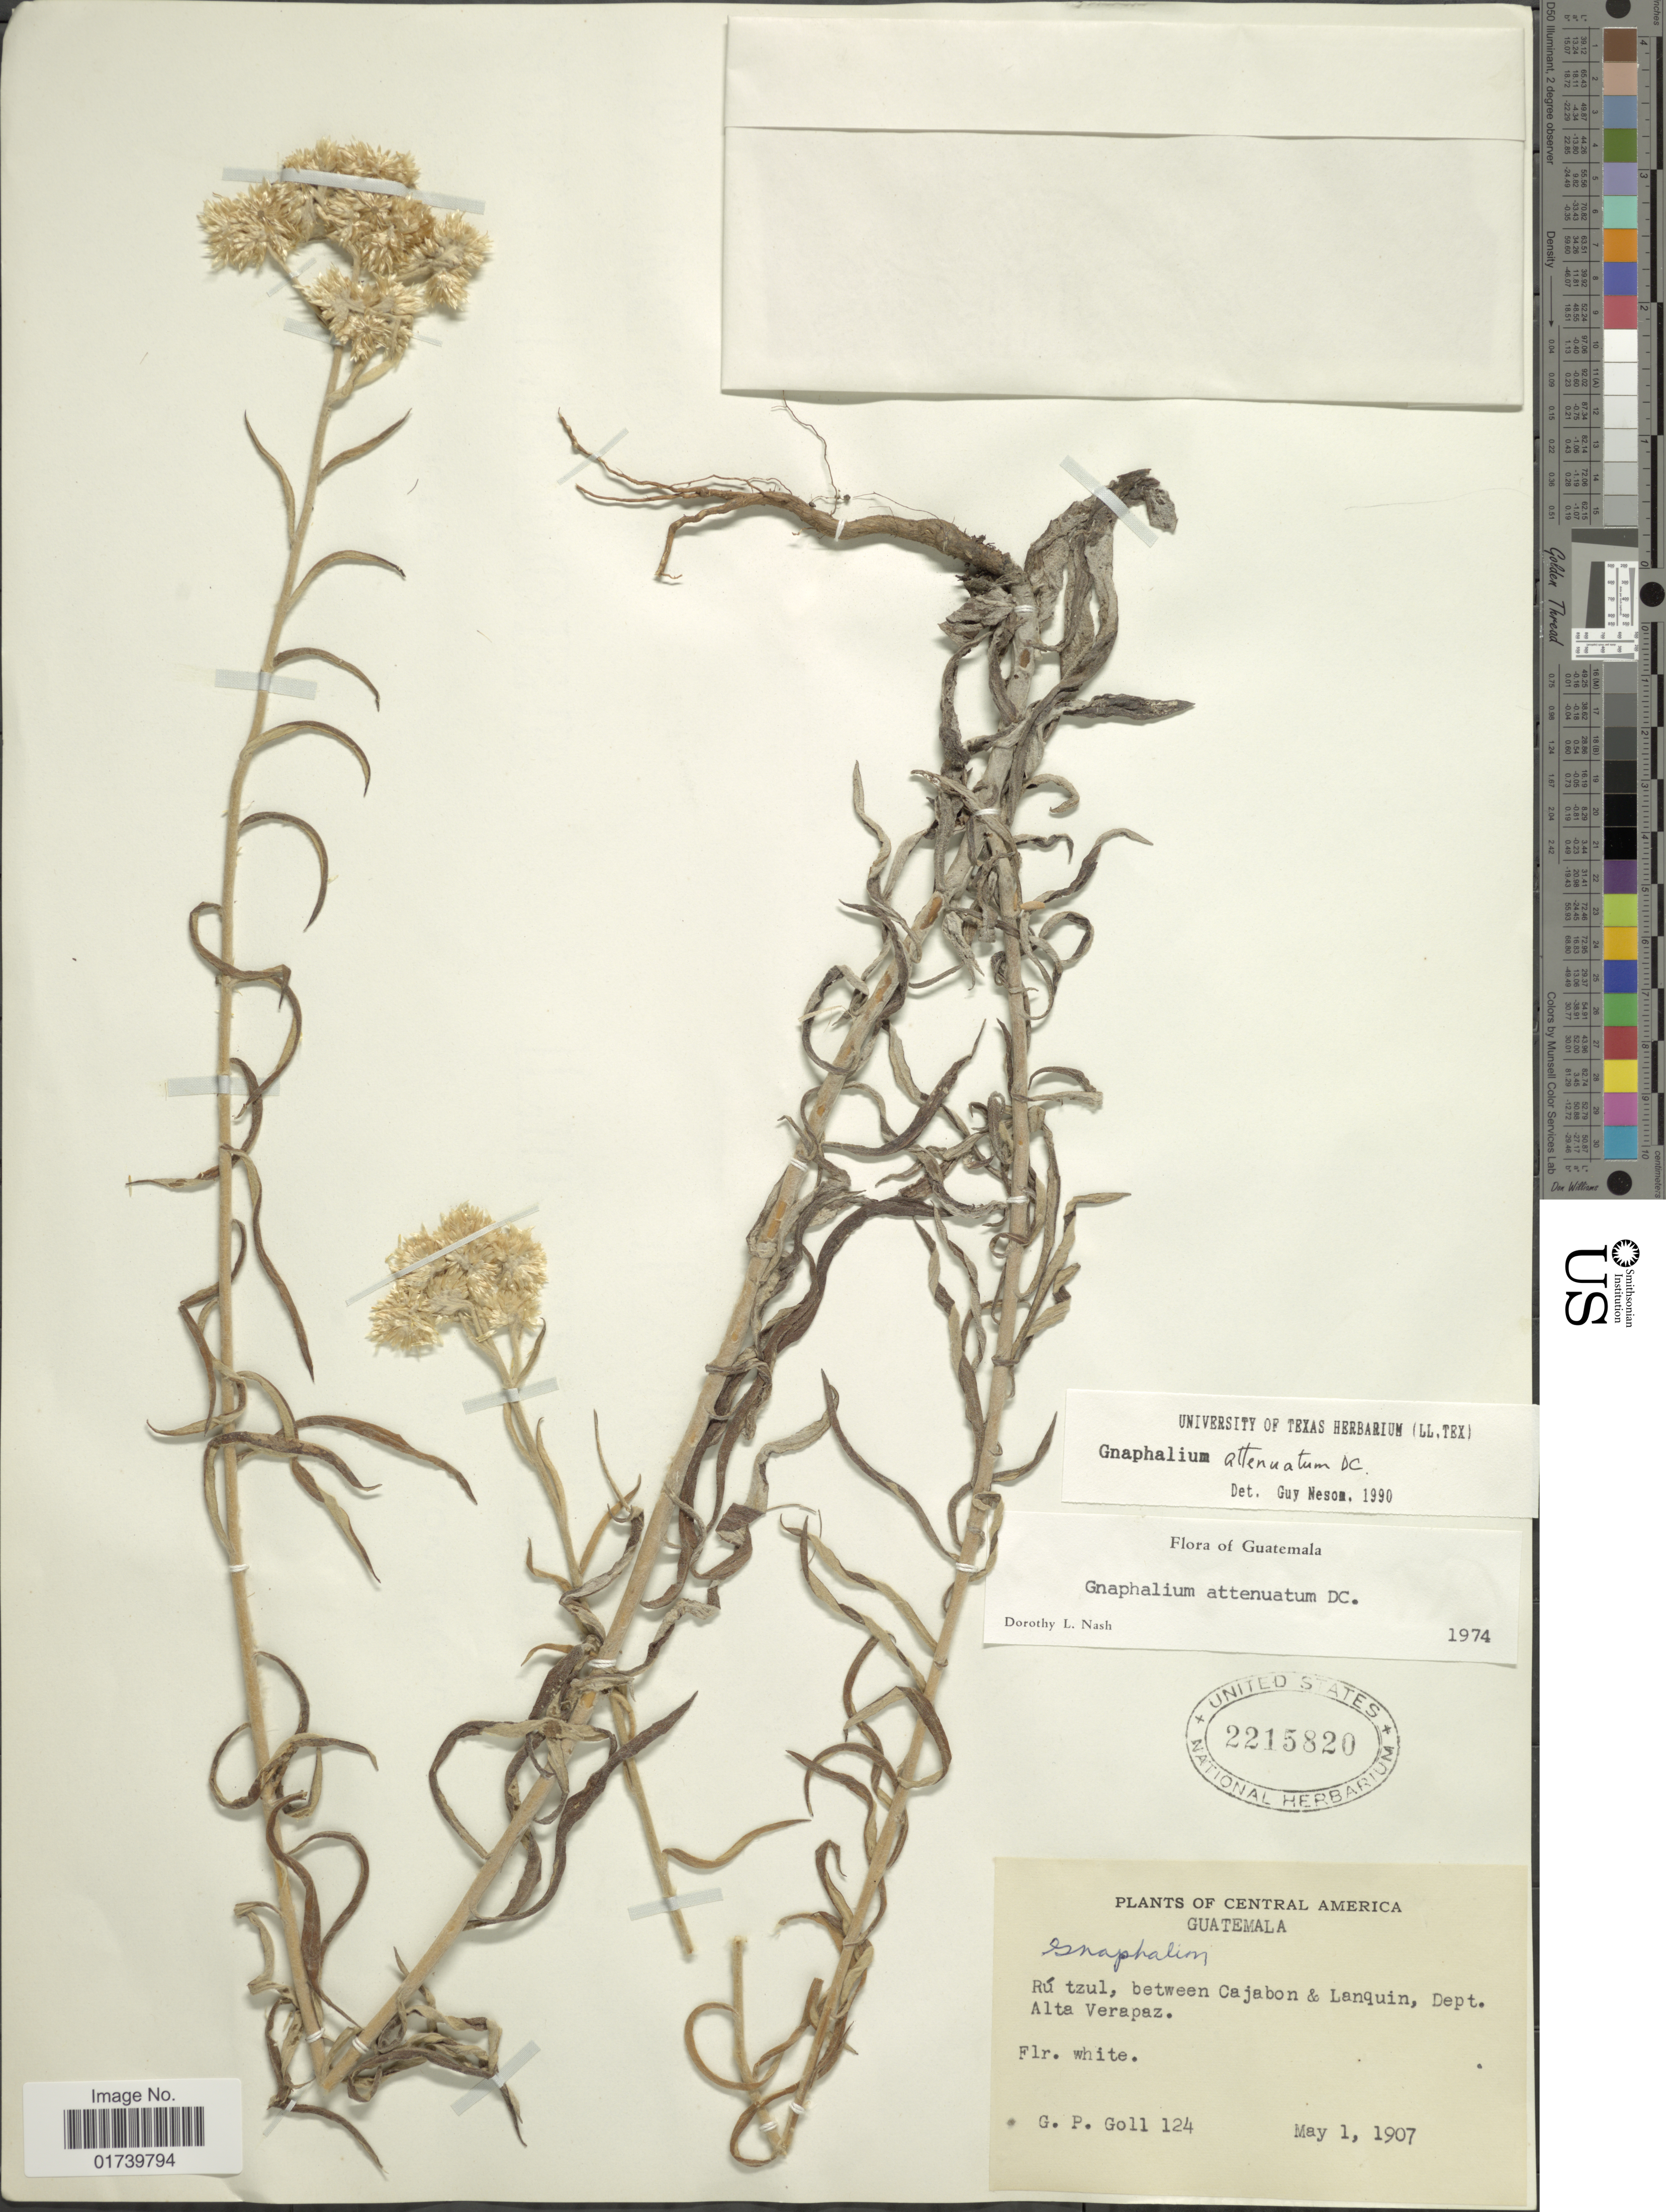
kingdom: Plantae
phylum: Tracheophyta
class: Magnoliopsida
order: Asterales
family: Asteraceae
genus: Pseudognaphalium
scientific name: Pseudognaphalium attenuatum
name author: (DC.) Anderb.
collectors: G. P. Goll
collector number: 124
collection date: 1907-05-01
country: Guatemala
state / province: Alta Verapaz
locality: Ru tzul, between Cajabon & Lanquin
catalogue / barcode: US 2215820